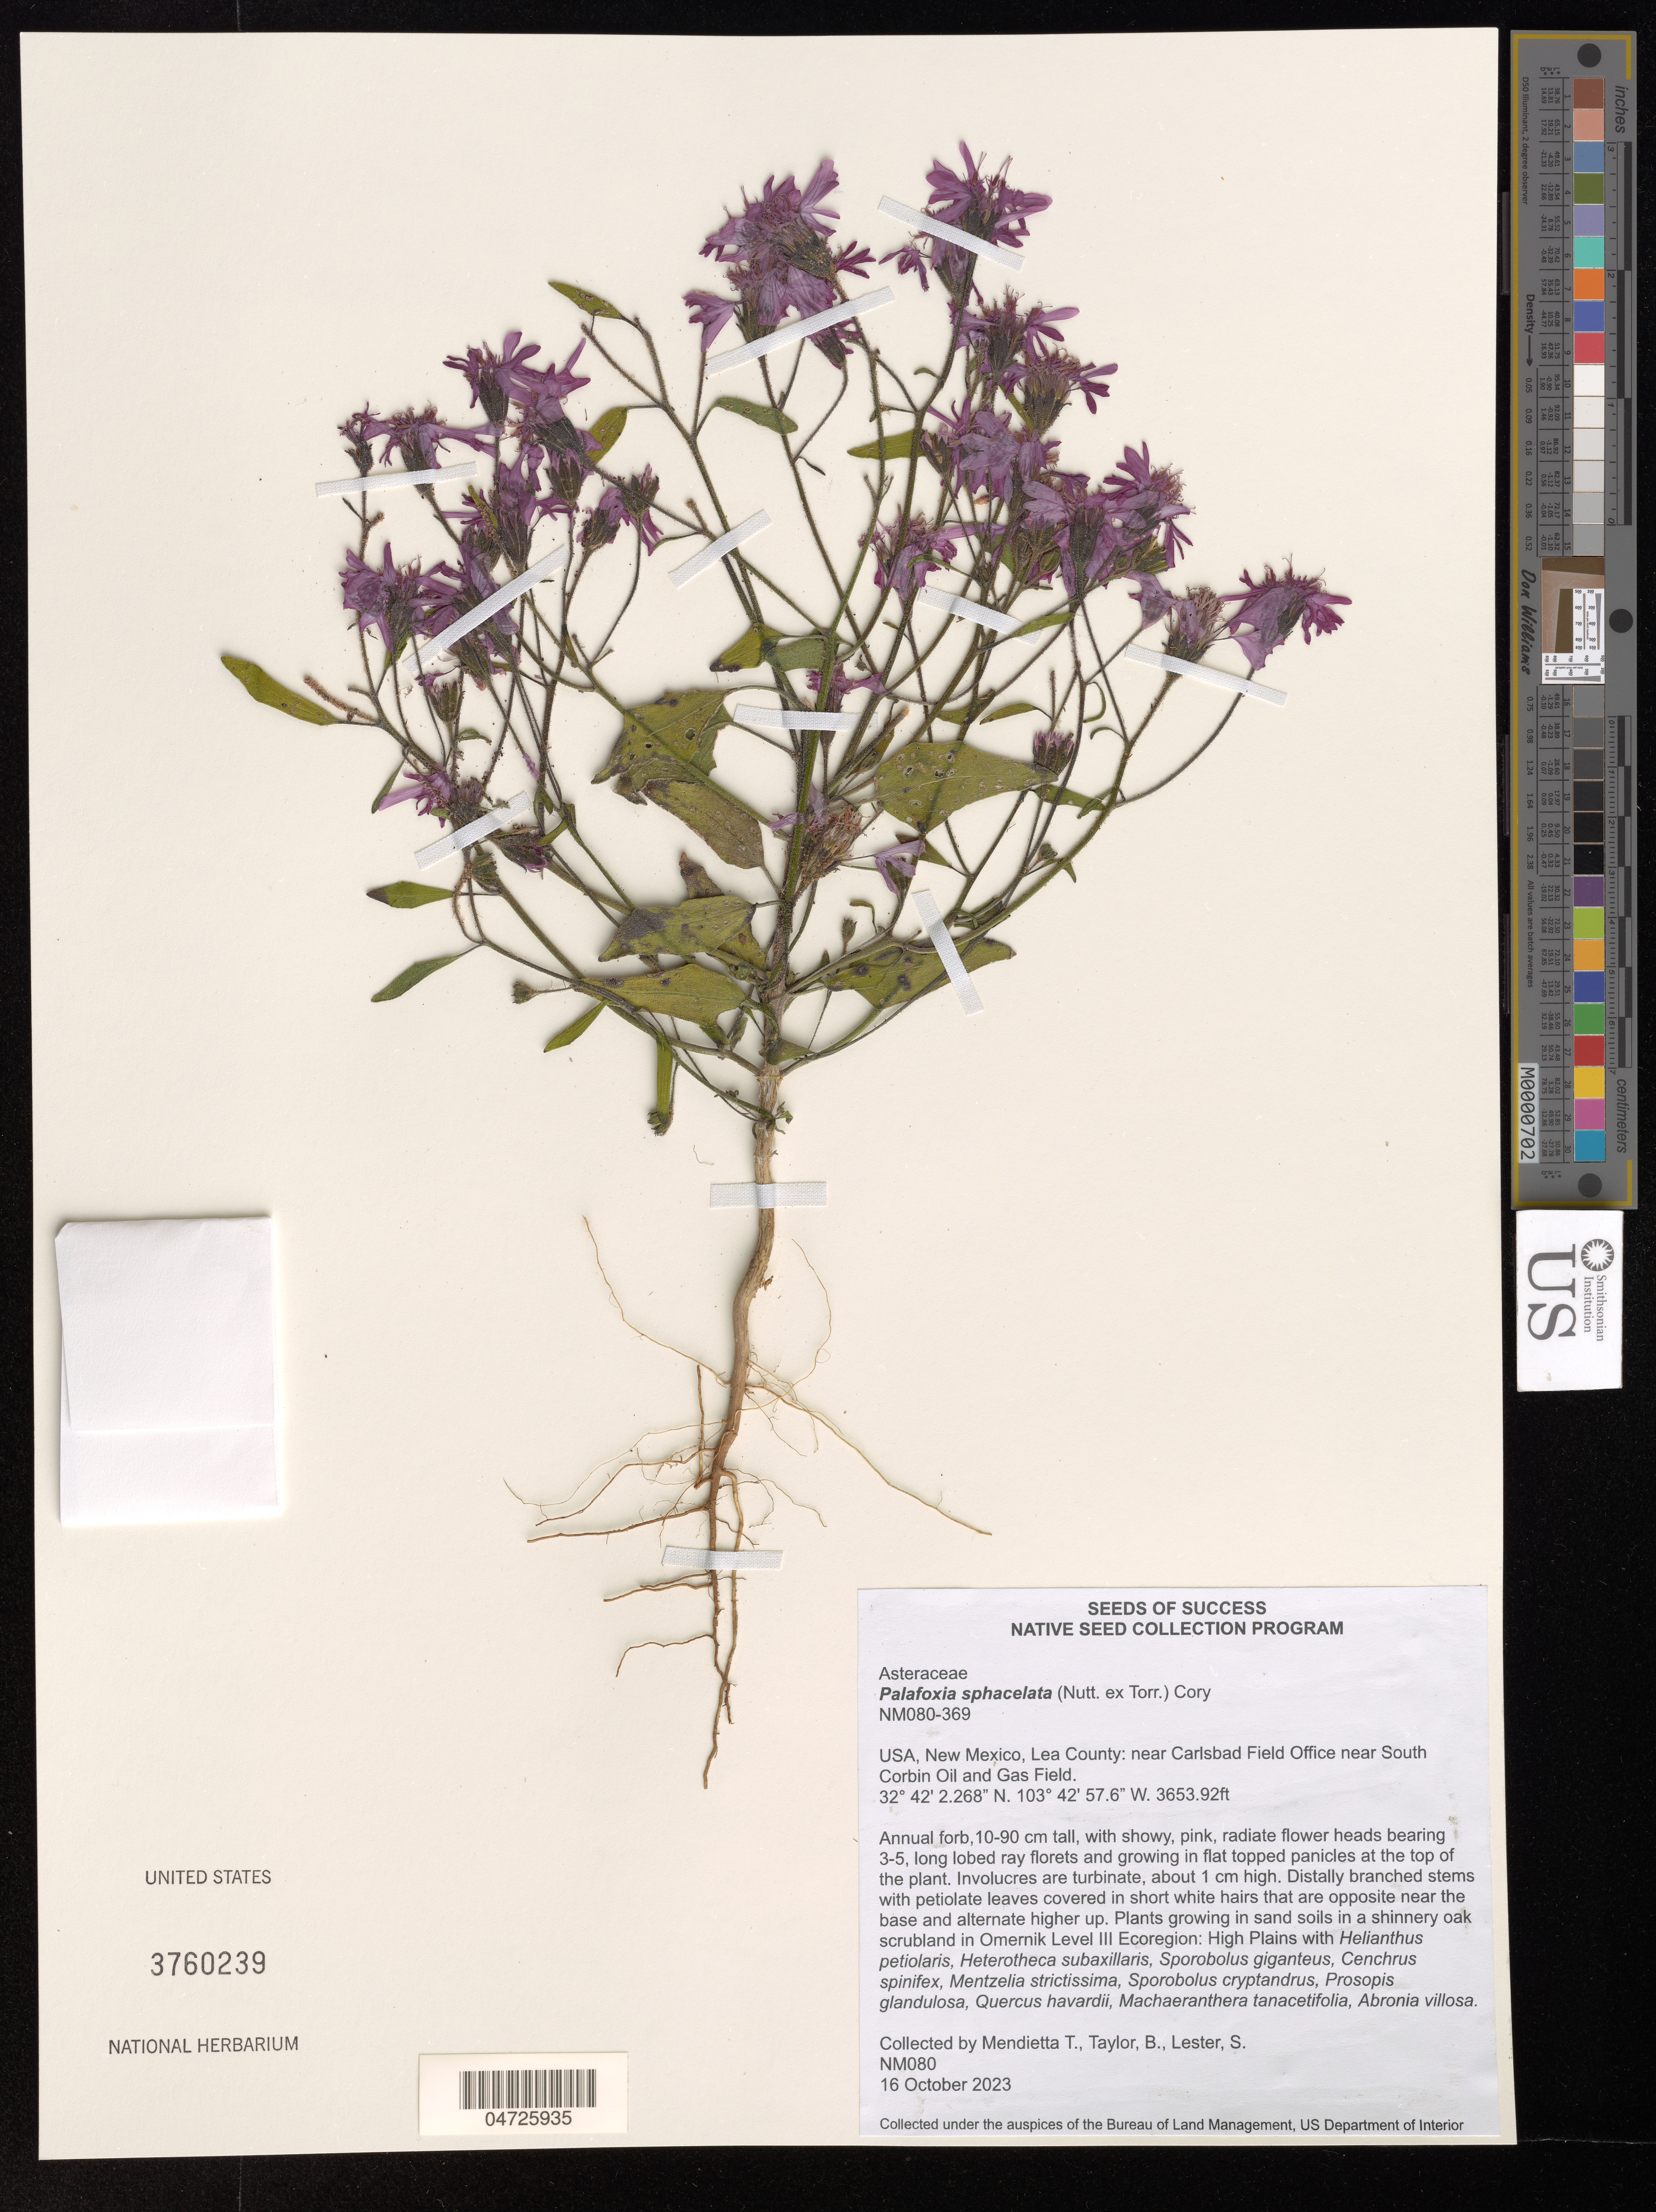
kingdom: Plantae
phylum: Tracheophyta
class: Magnoliopsida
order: Asterales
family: Asteraceae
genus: Palafoxia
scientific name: Palafoxia sphacelata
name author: (Nutt. ex Torr.) Cory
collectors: T. Mendietta & B. Taylor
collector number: NM080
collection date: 2023-10-16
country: United States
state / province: New Mexico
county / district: Lea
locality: Lea County: near Carlsbad Field Office near South Corbin Oil and Gas Field.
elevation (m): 1113.71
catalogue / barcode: US 3760239